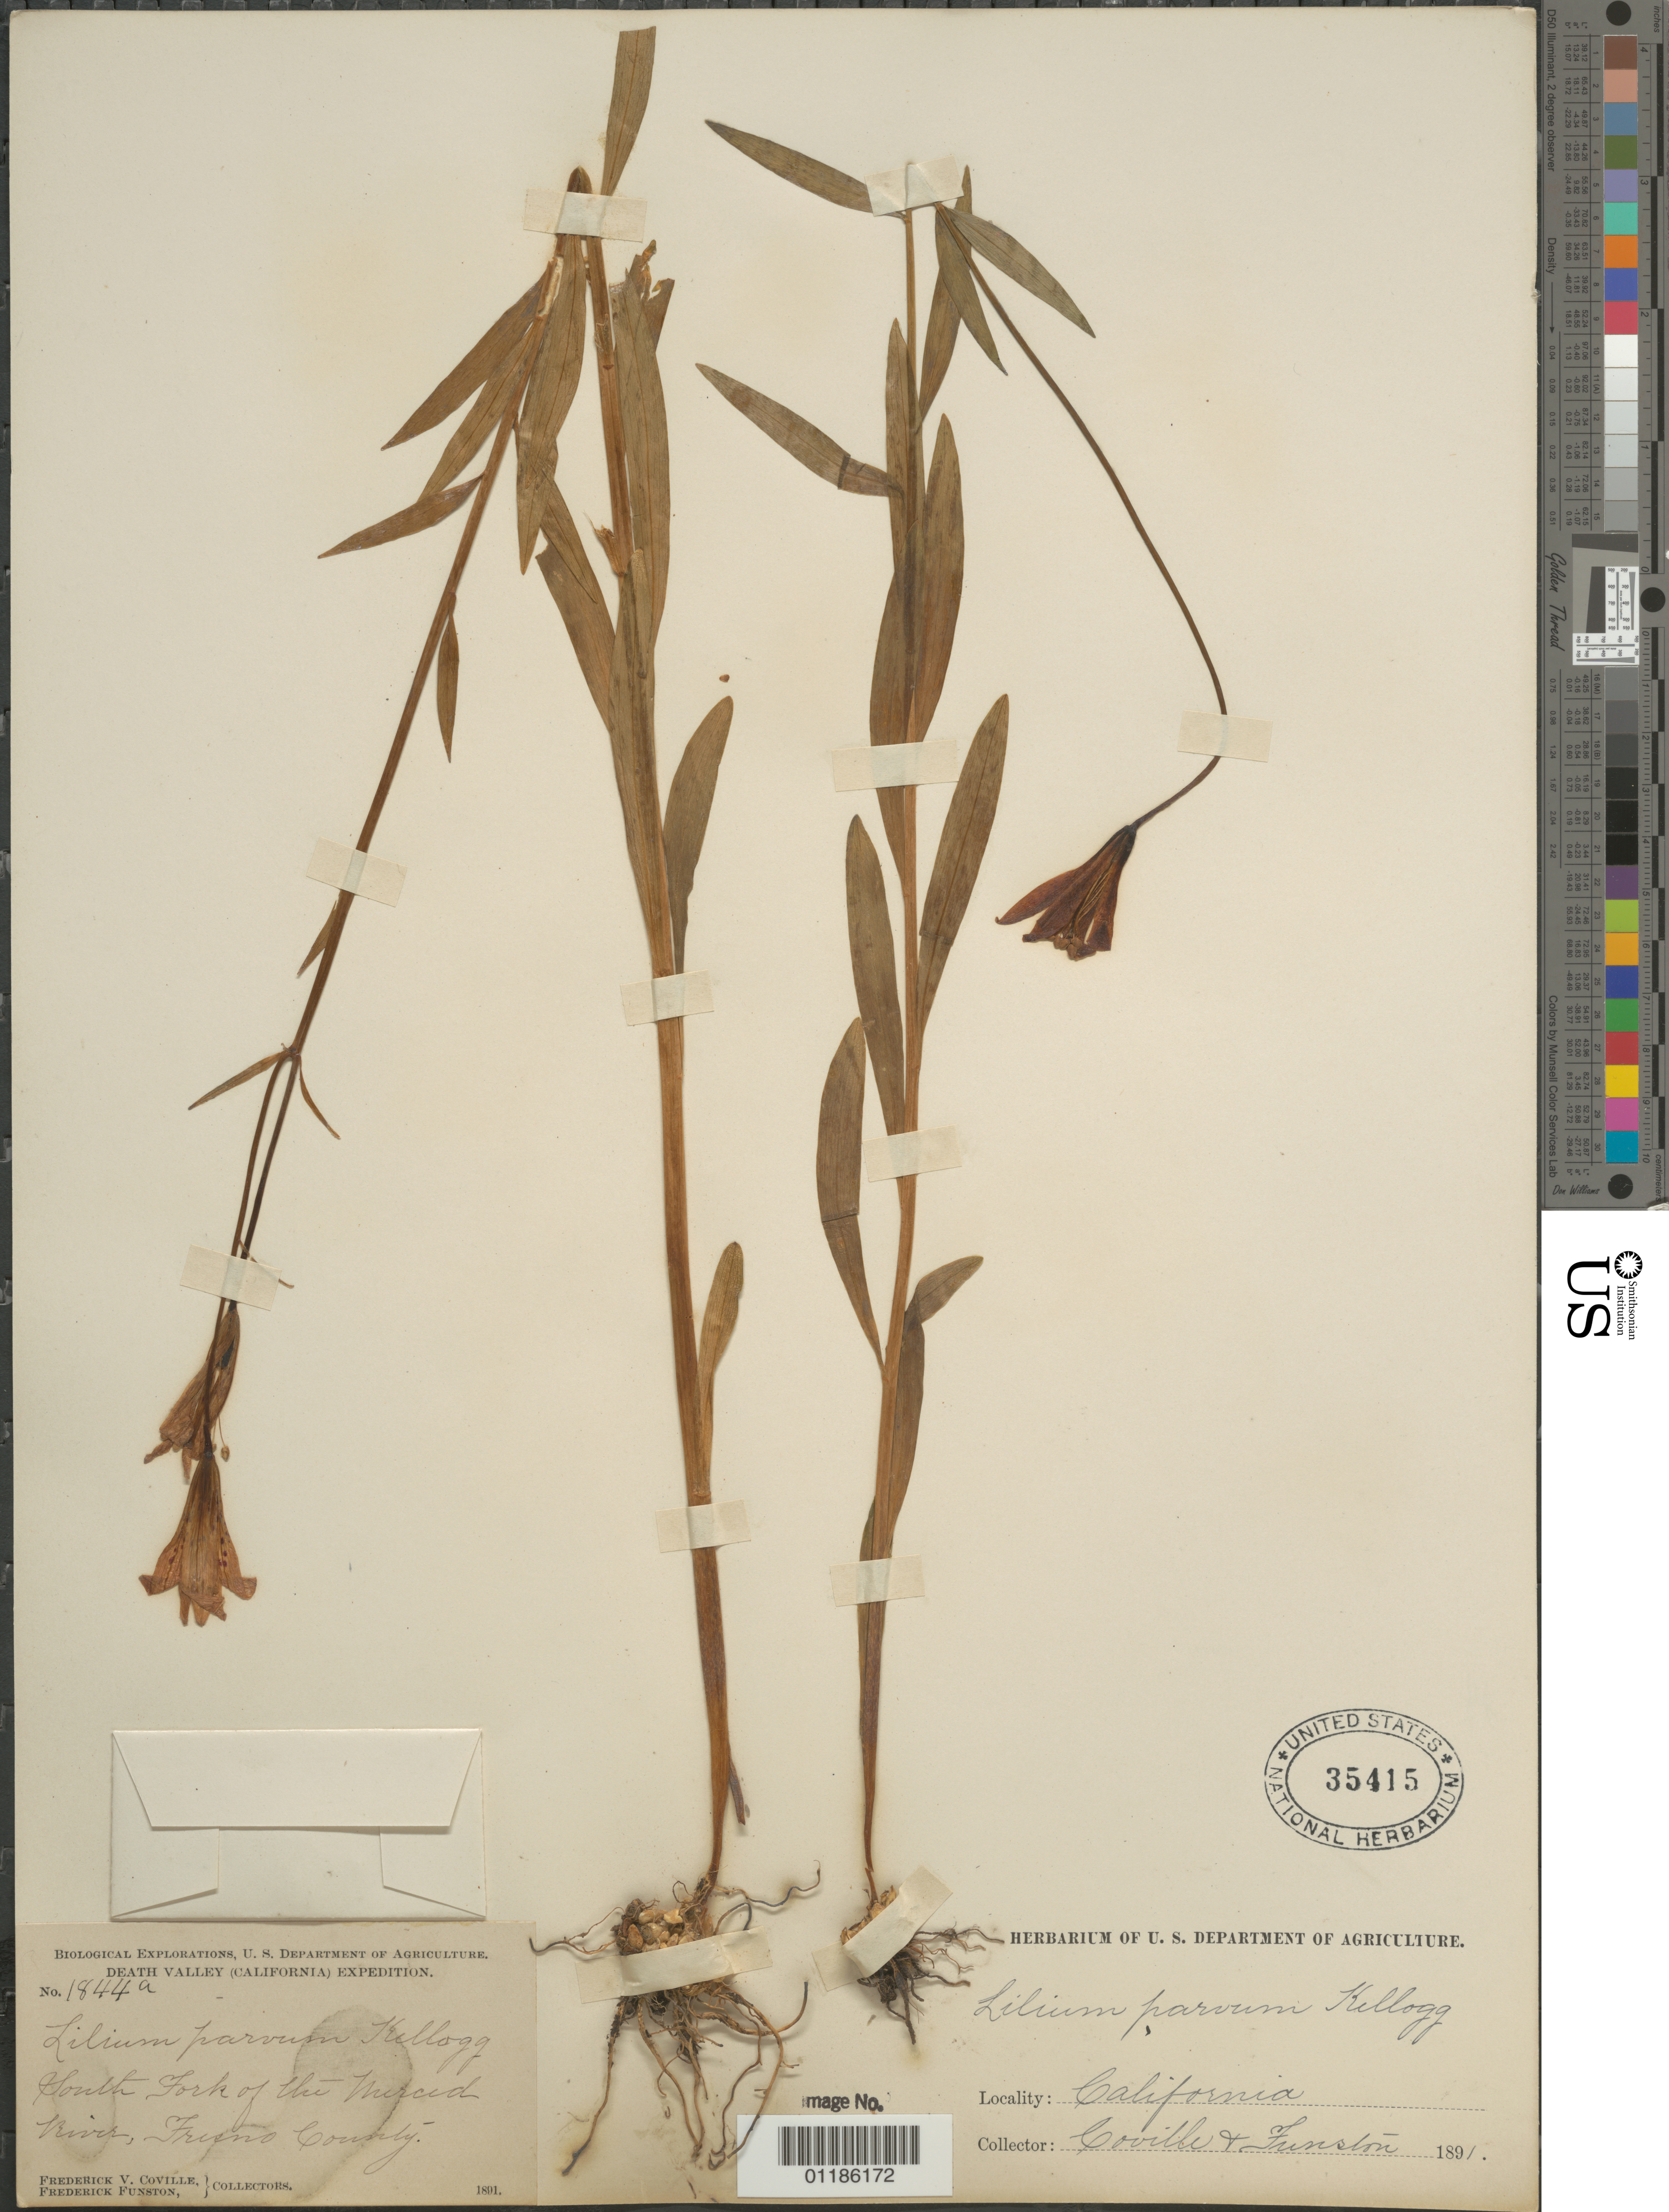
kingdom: Plantae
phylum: Tracheophyta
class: Liliopsida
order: Liliales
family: Liliaceae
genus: Lilium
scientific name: Lilium parvum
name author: Kellogg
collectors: F. V. Coville & F. Funston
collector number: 1844a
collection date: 1891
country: United States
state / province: California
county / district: Fresno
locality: South Fork of the Mercel River.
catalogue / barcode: US 35415